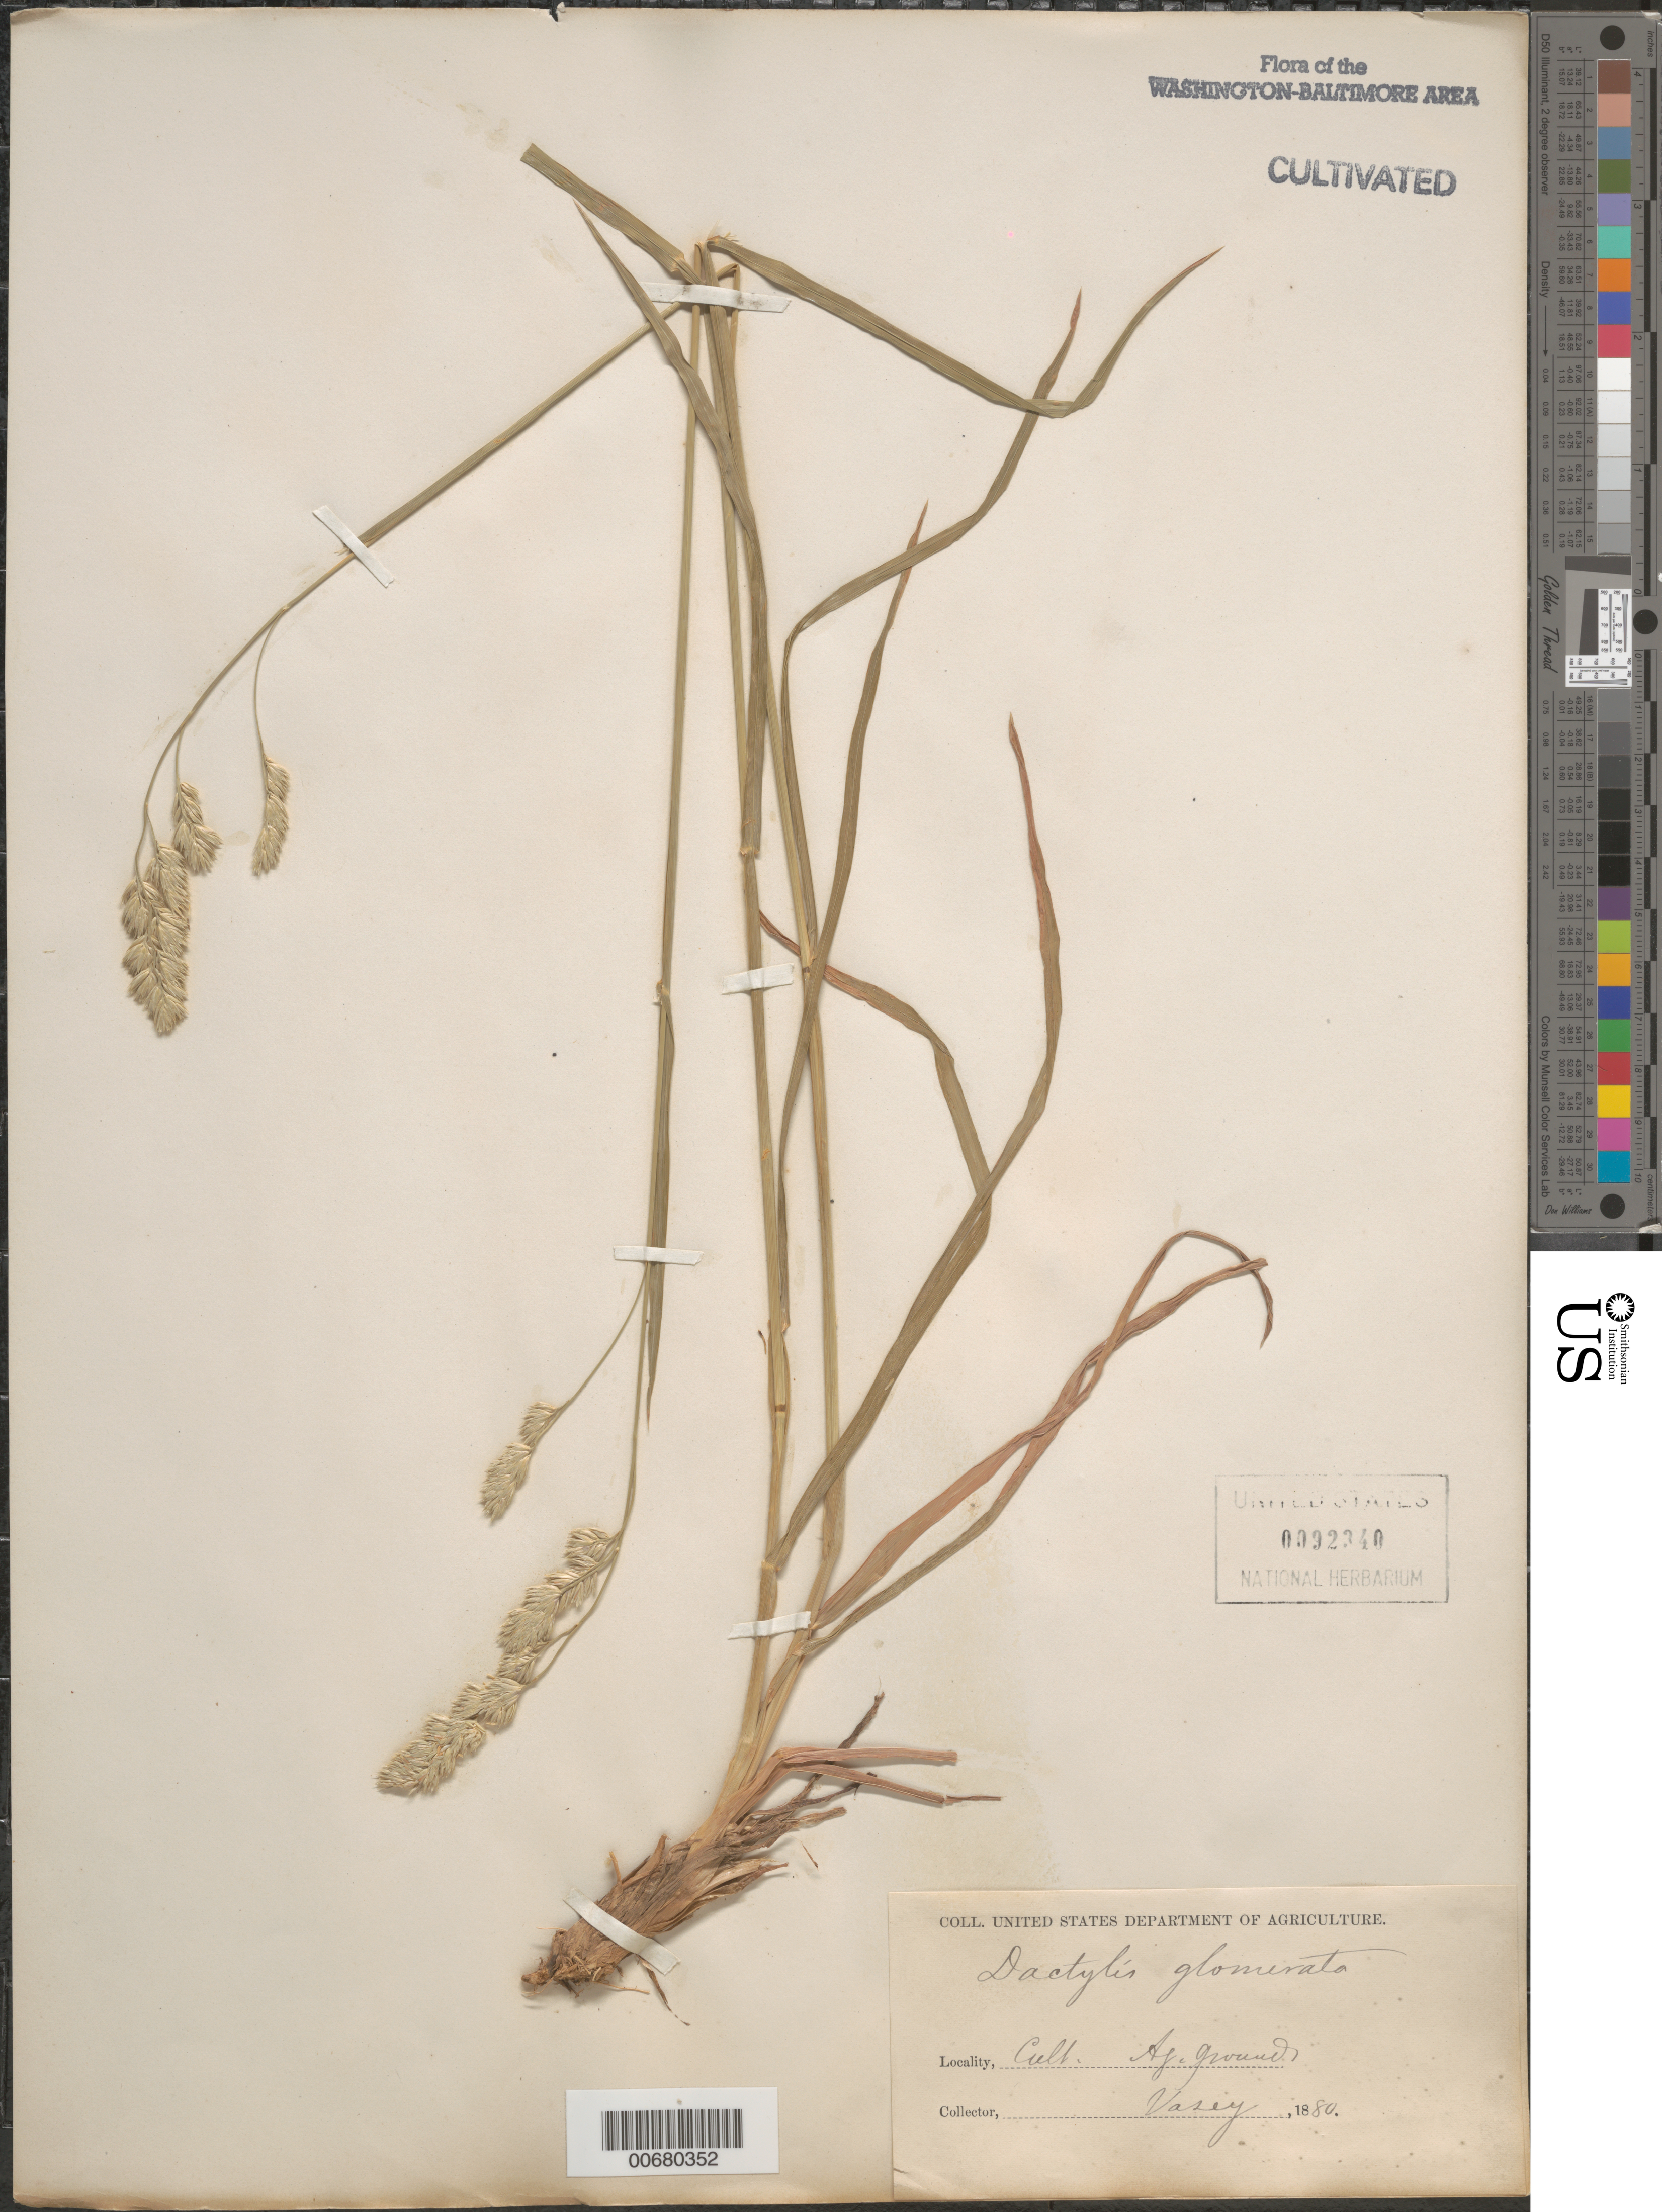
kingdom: Plantae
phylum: Tracheophyta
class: Liliopsida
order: Poales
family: Poaceae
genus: Dactylis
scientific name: Dactylis glomerata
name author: L.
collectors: G. R. Vasey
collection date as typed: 1880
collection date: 1880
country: United States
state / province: District of Columbia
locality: Agricultural grounds, Washington, DC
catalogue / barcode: US 92340